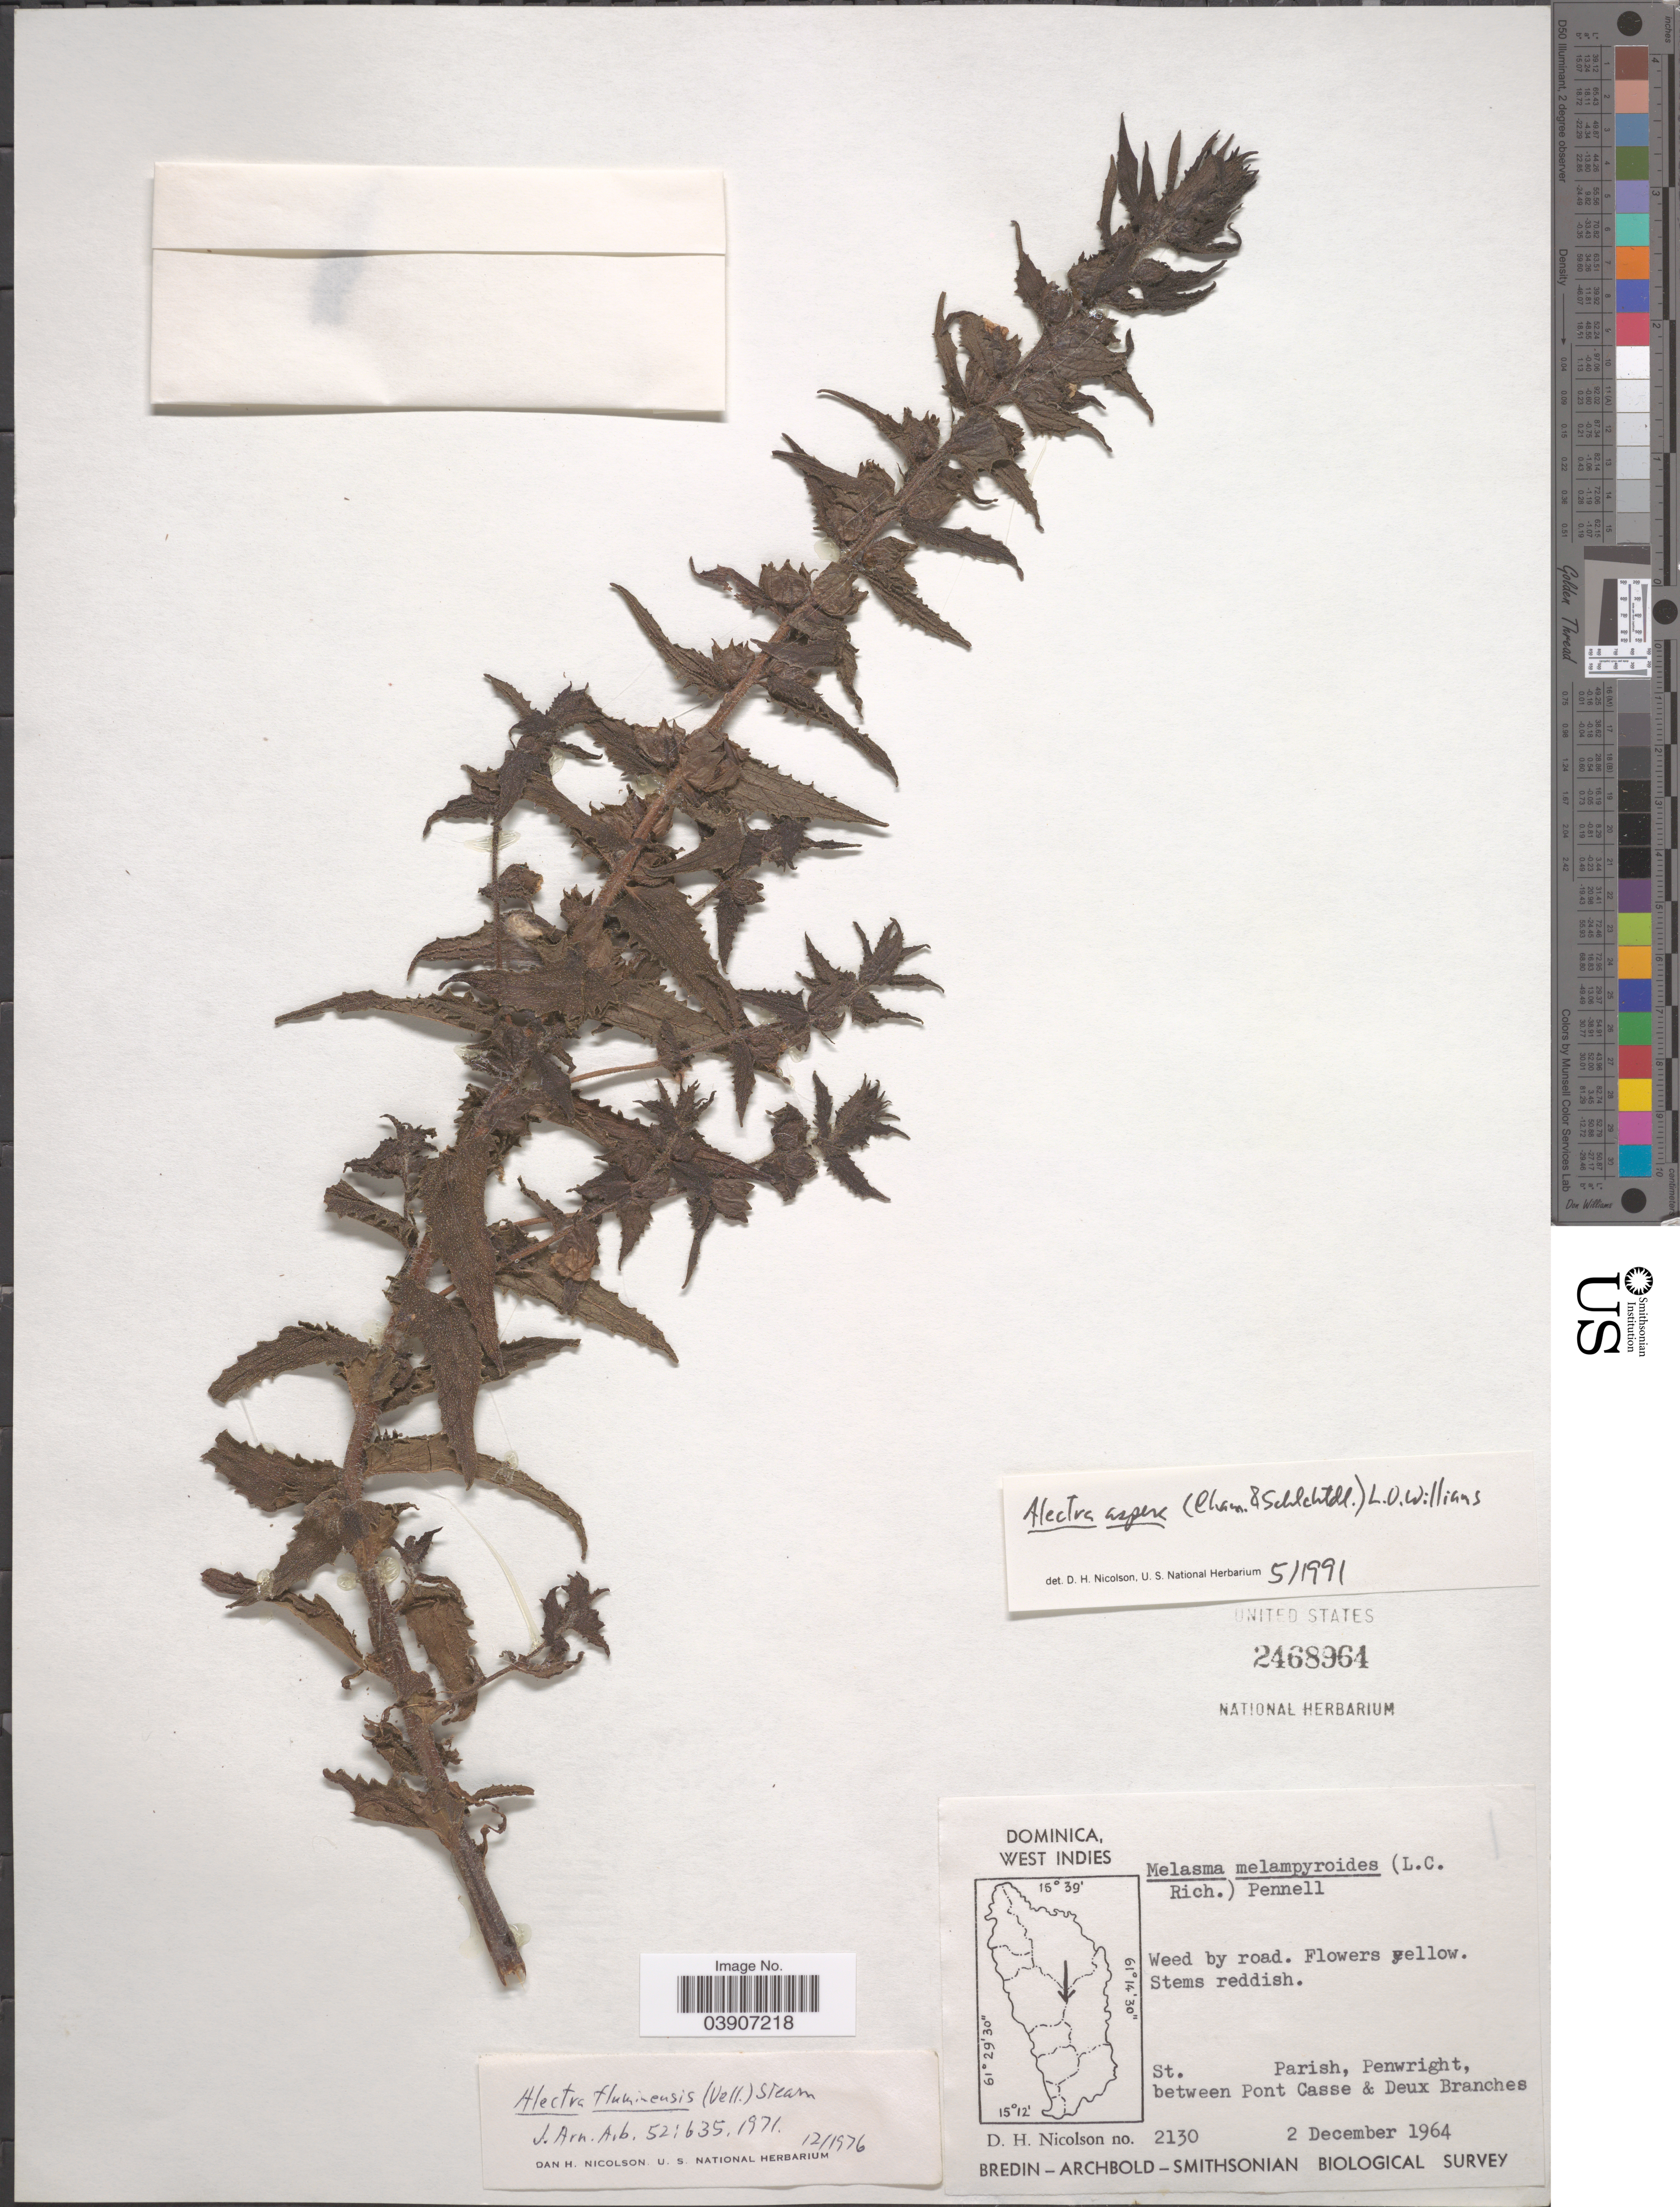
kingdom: Plantae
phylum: Tracheophyta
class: Magnoliopsida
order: Lamiales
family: Orobanchaceae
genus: Alectra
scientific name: Alectra aspera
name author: (Cham. & Schltdl.) L.O. Williams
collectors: D. H. Nicolson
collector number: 2130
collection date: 1964-12-02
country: Dominica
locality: St. Parish, Penwright, between Pont Casse & Deux Branches.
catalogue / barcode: US 2468964